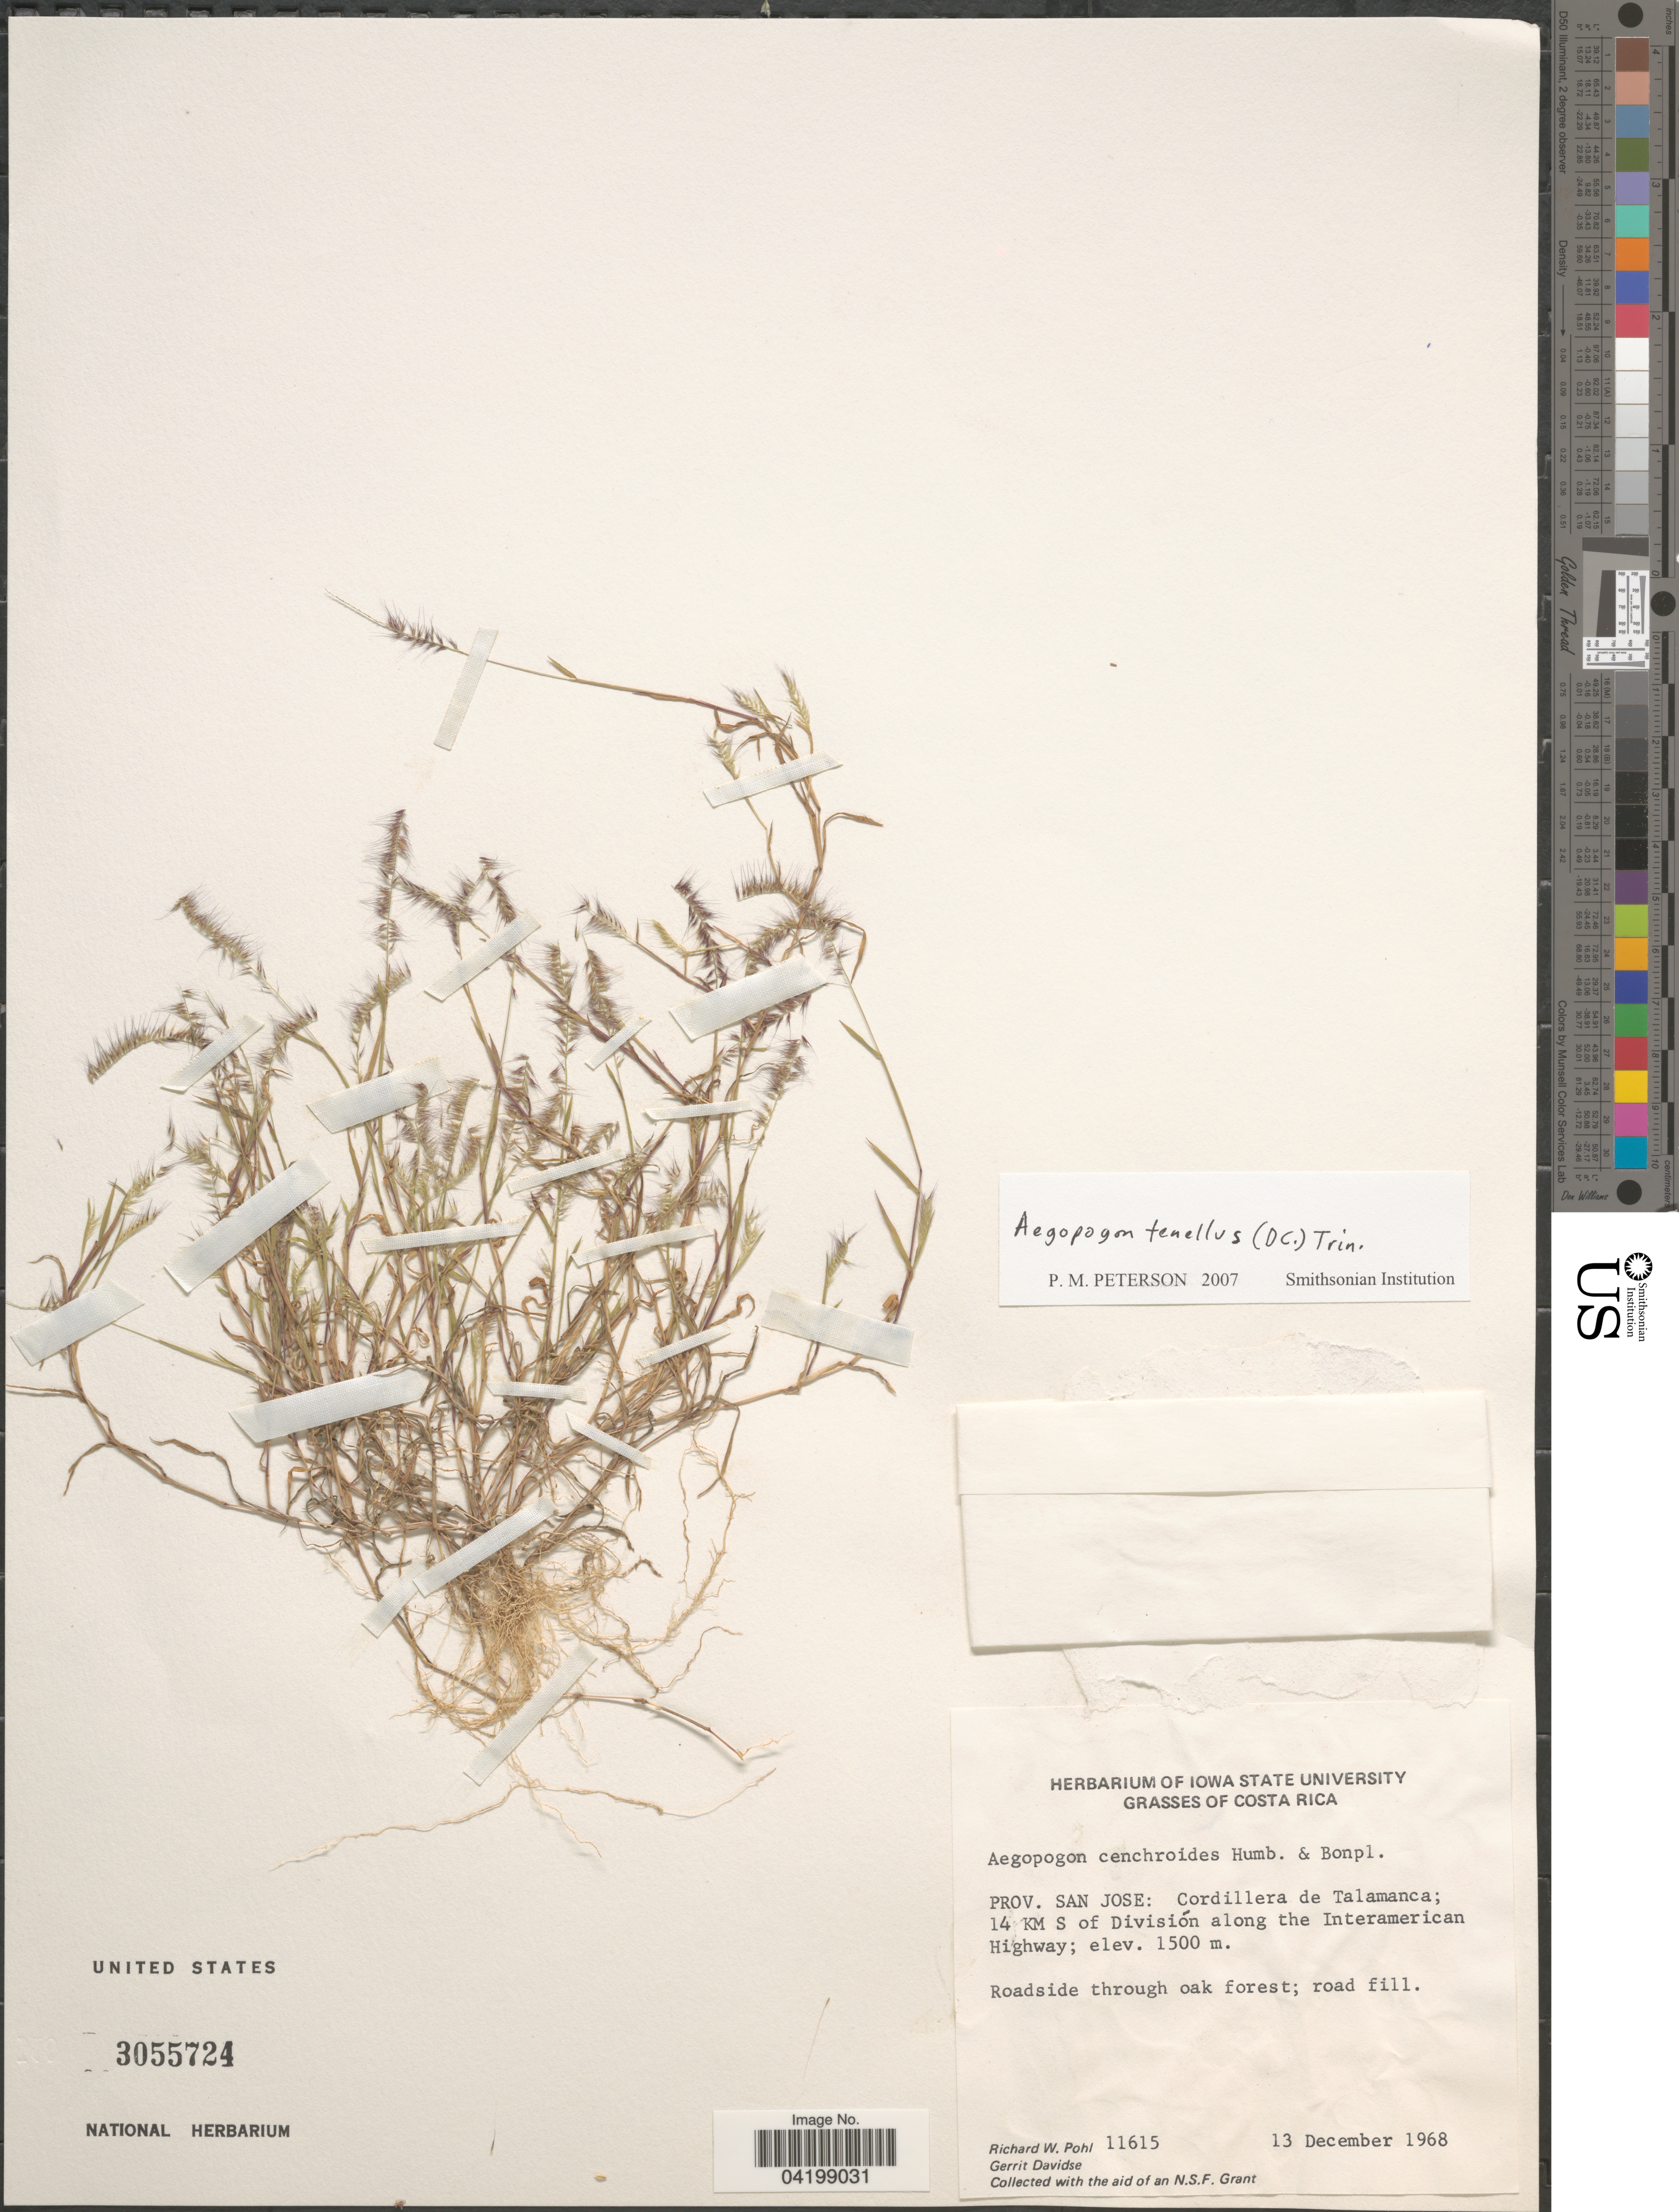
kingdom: Plantae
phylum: Tracheophyta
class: Liliopsida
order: Poales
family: Poaceae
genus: Muhlenbergia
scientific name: Muhlenbergia uniseta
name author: (Lag.) Columbus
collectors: R. W. Pohl & G. Davidse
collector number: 11615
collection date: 1968-12-13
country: Costa Rica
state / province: San José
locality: Cordillera de Talamanca; 14 KM S of División along the Interamerican Highway.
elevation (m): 1500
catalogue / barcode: US 3055724